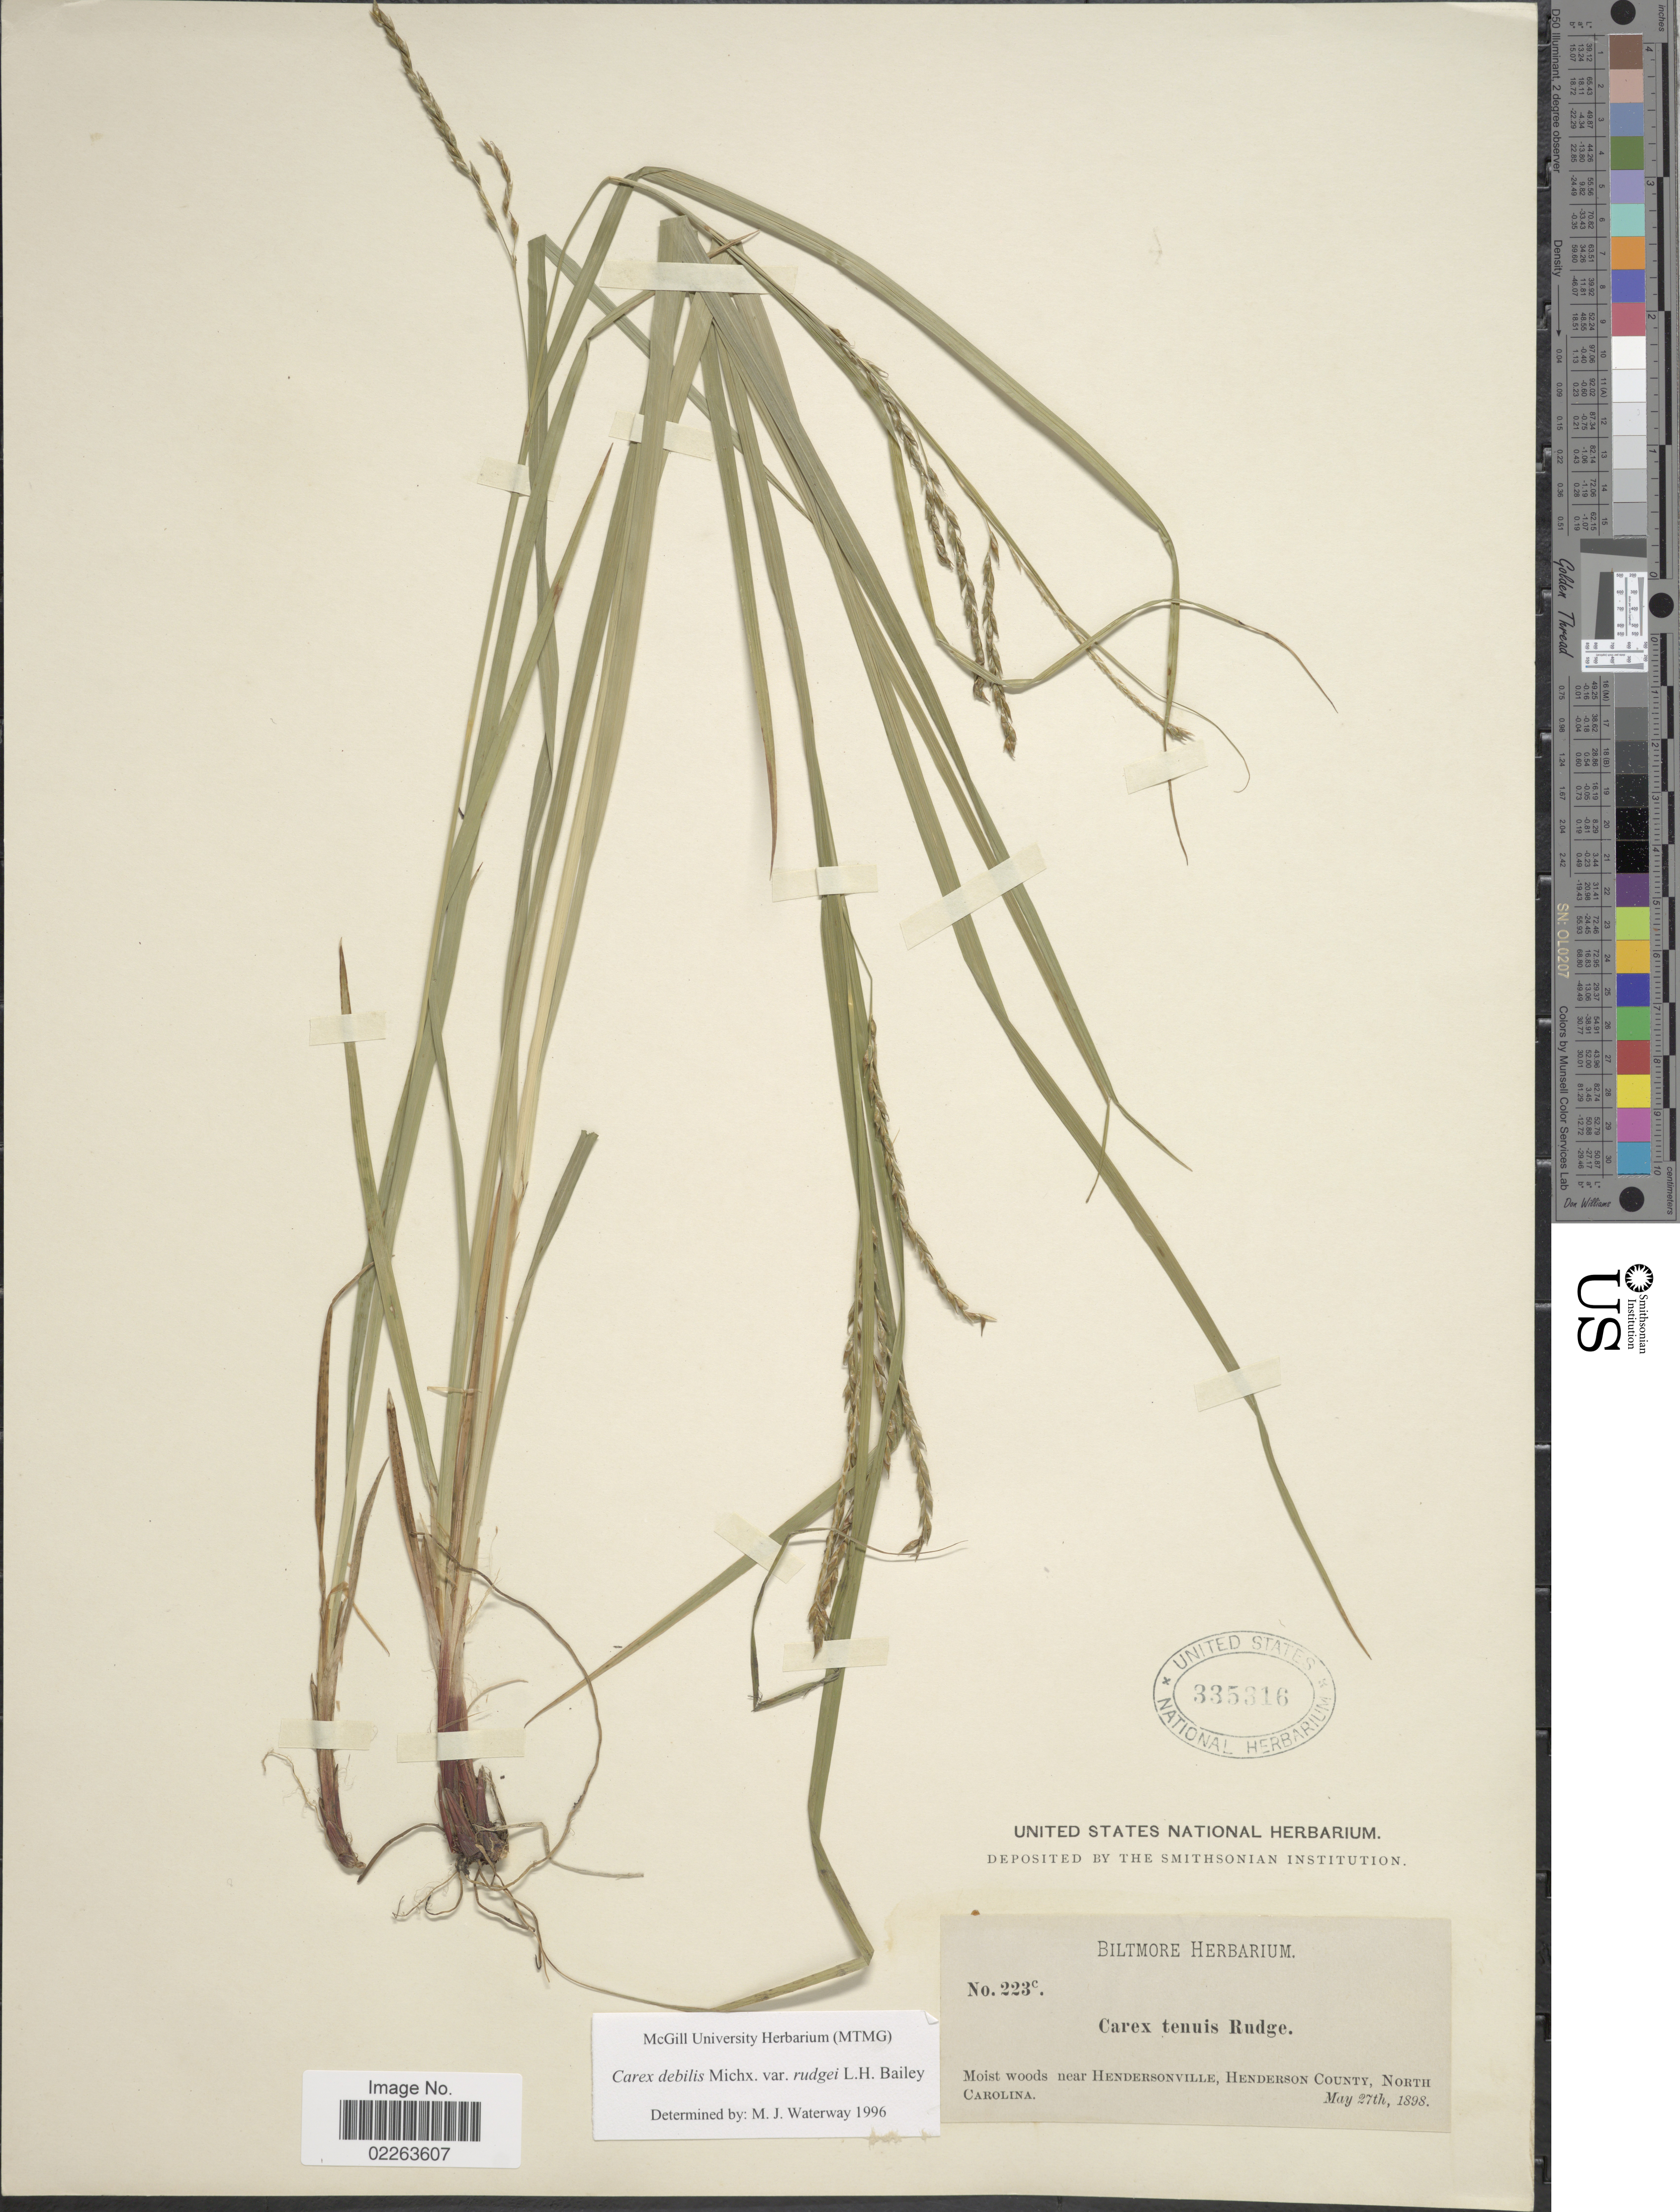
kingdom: Plantae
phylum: Tracheophyta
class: Liliopsida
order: Poales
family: Cyperaceae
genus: Carex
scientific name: Carex flexuosa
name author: Muhl. ex Willd.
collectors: ex herb. Biltmore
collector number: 223c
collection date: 1898-05-27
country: United States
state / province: North Carolina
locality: Moist woods near Hendersonville, Henderson County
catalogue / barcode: US 335316